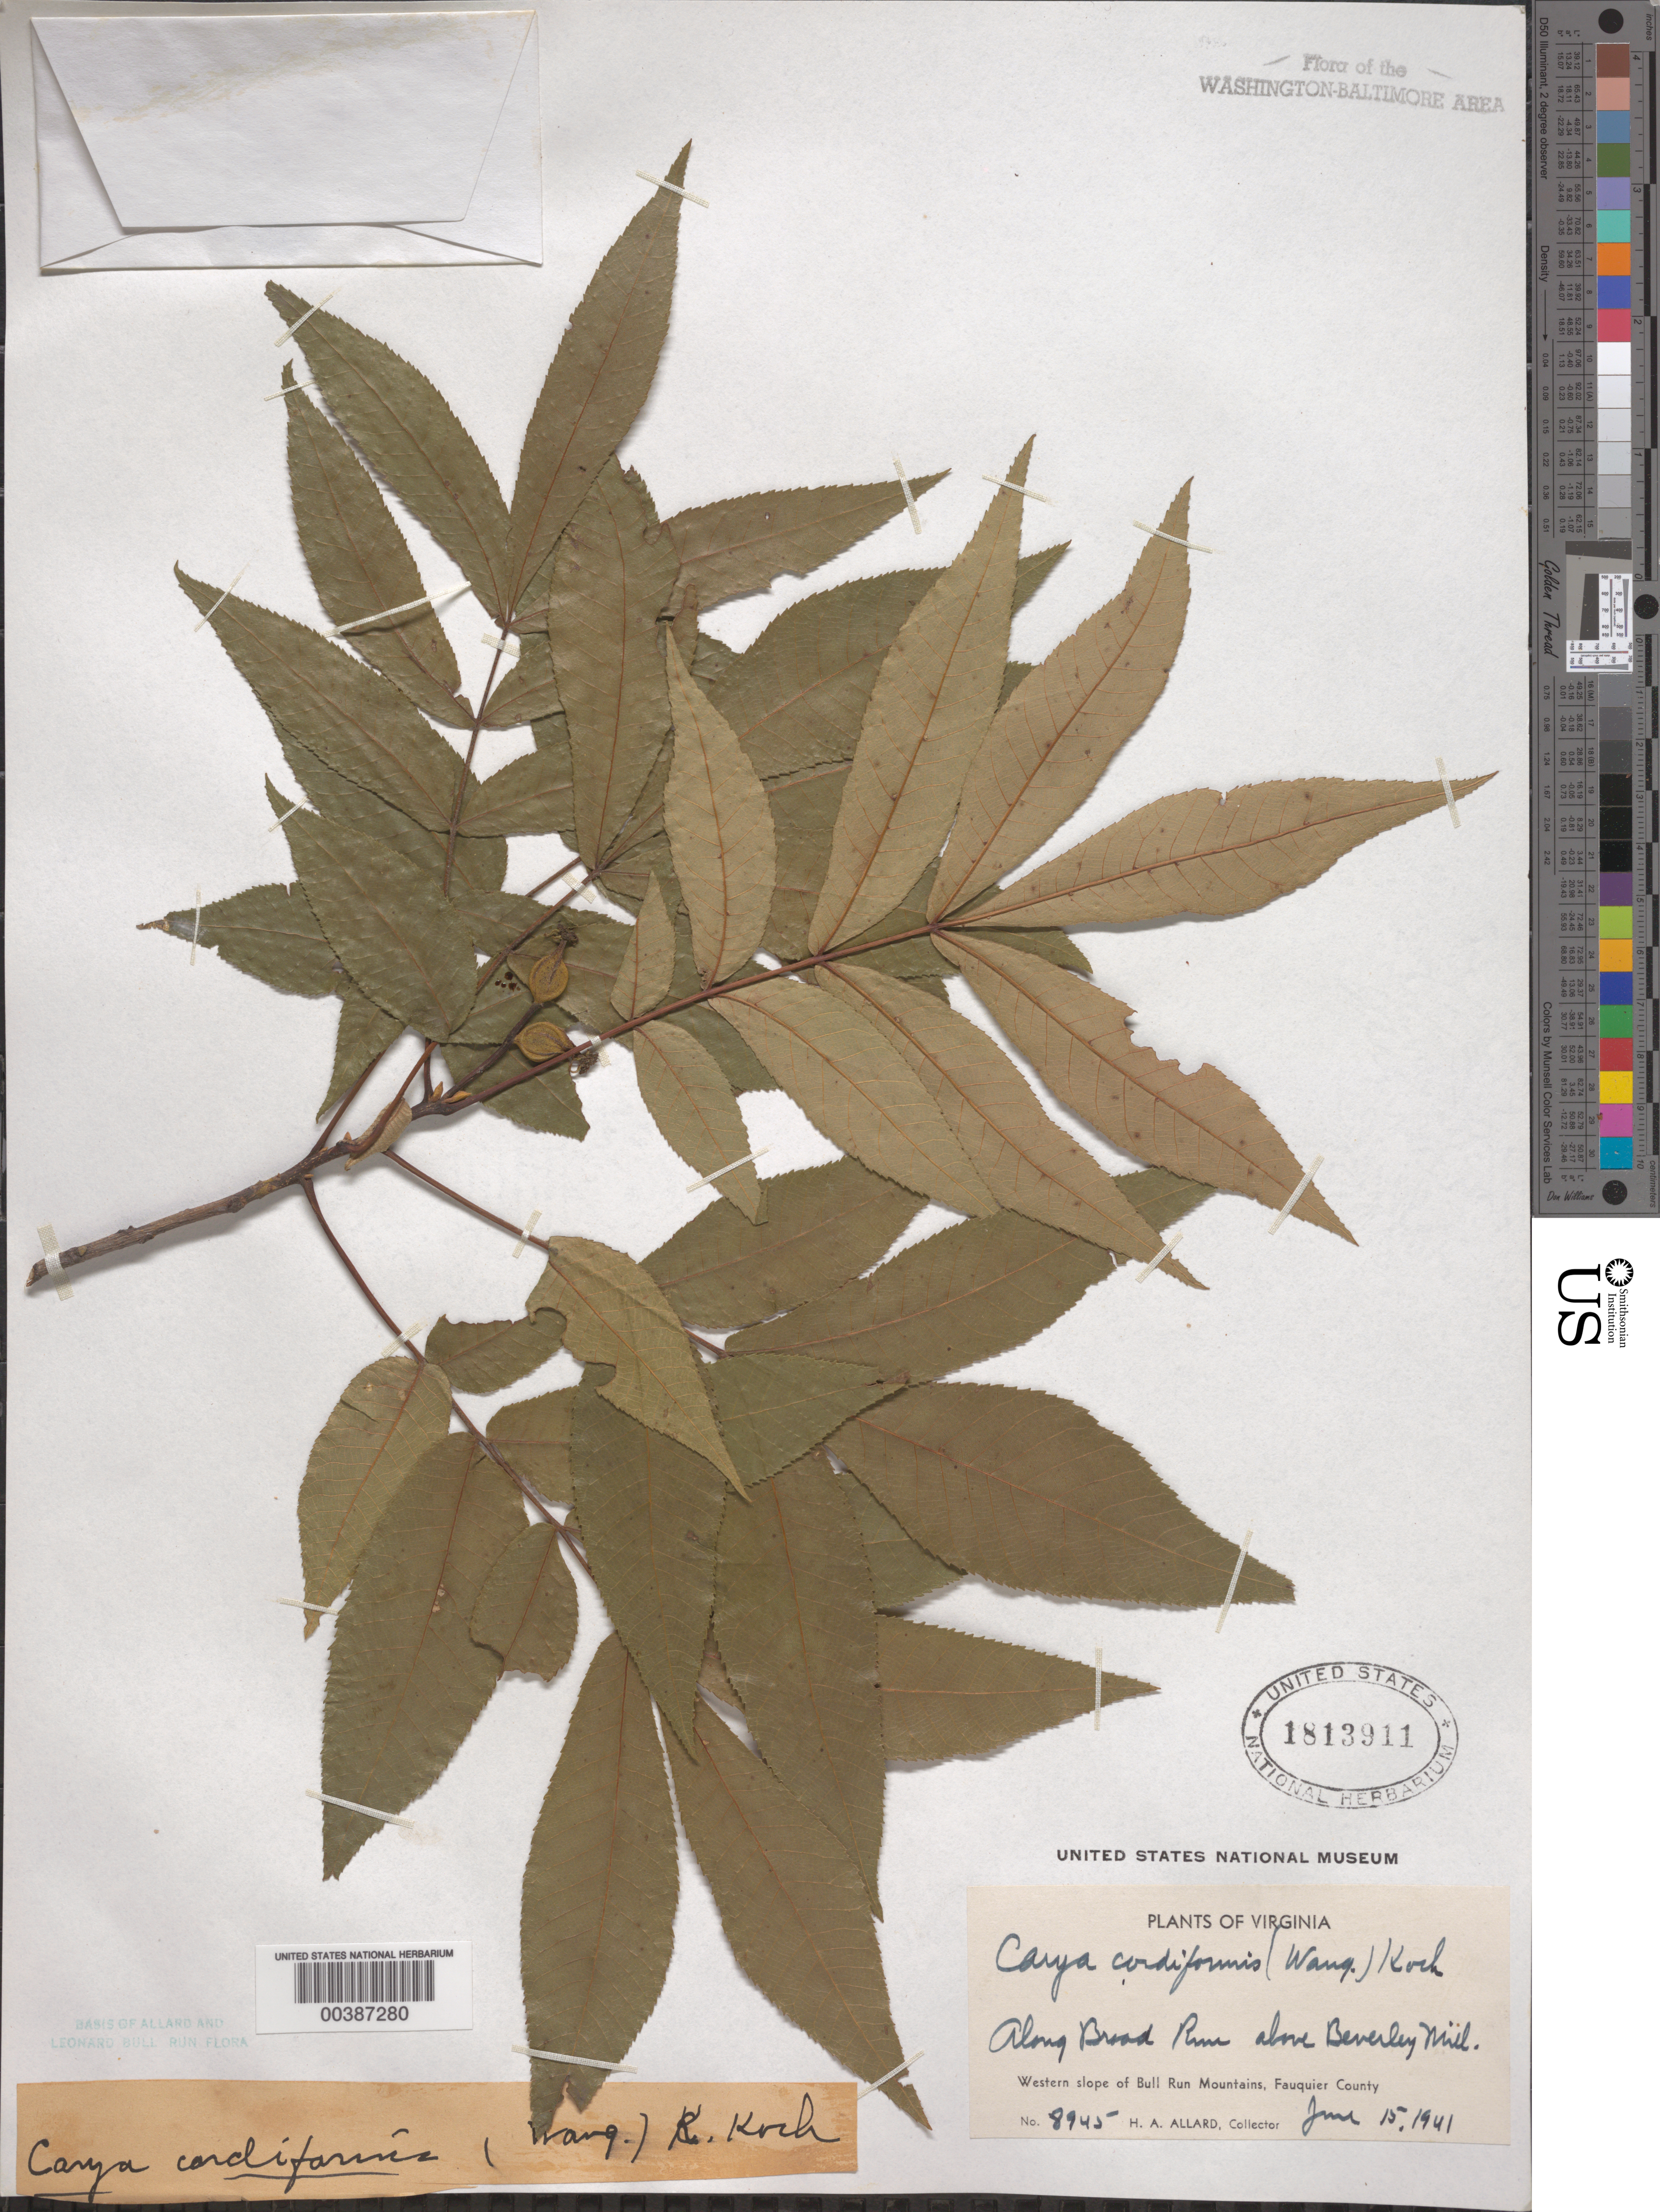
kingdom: Plantae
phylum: Tracheophyta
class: Magnoliopsida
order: Fagales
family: Juglandaceae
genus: Carya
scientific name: Carya cordiformis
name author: (Wangenh.) K. Koch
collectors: H. A. Allard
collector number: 8945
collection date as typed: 15 Jun 1941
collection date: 1941-06-15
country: United States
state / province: Virginia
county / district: Fauquier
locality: Broad Run above Beverley Mill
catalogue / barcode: US 1813911